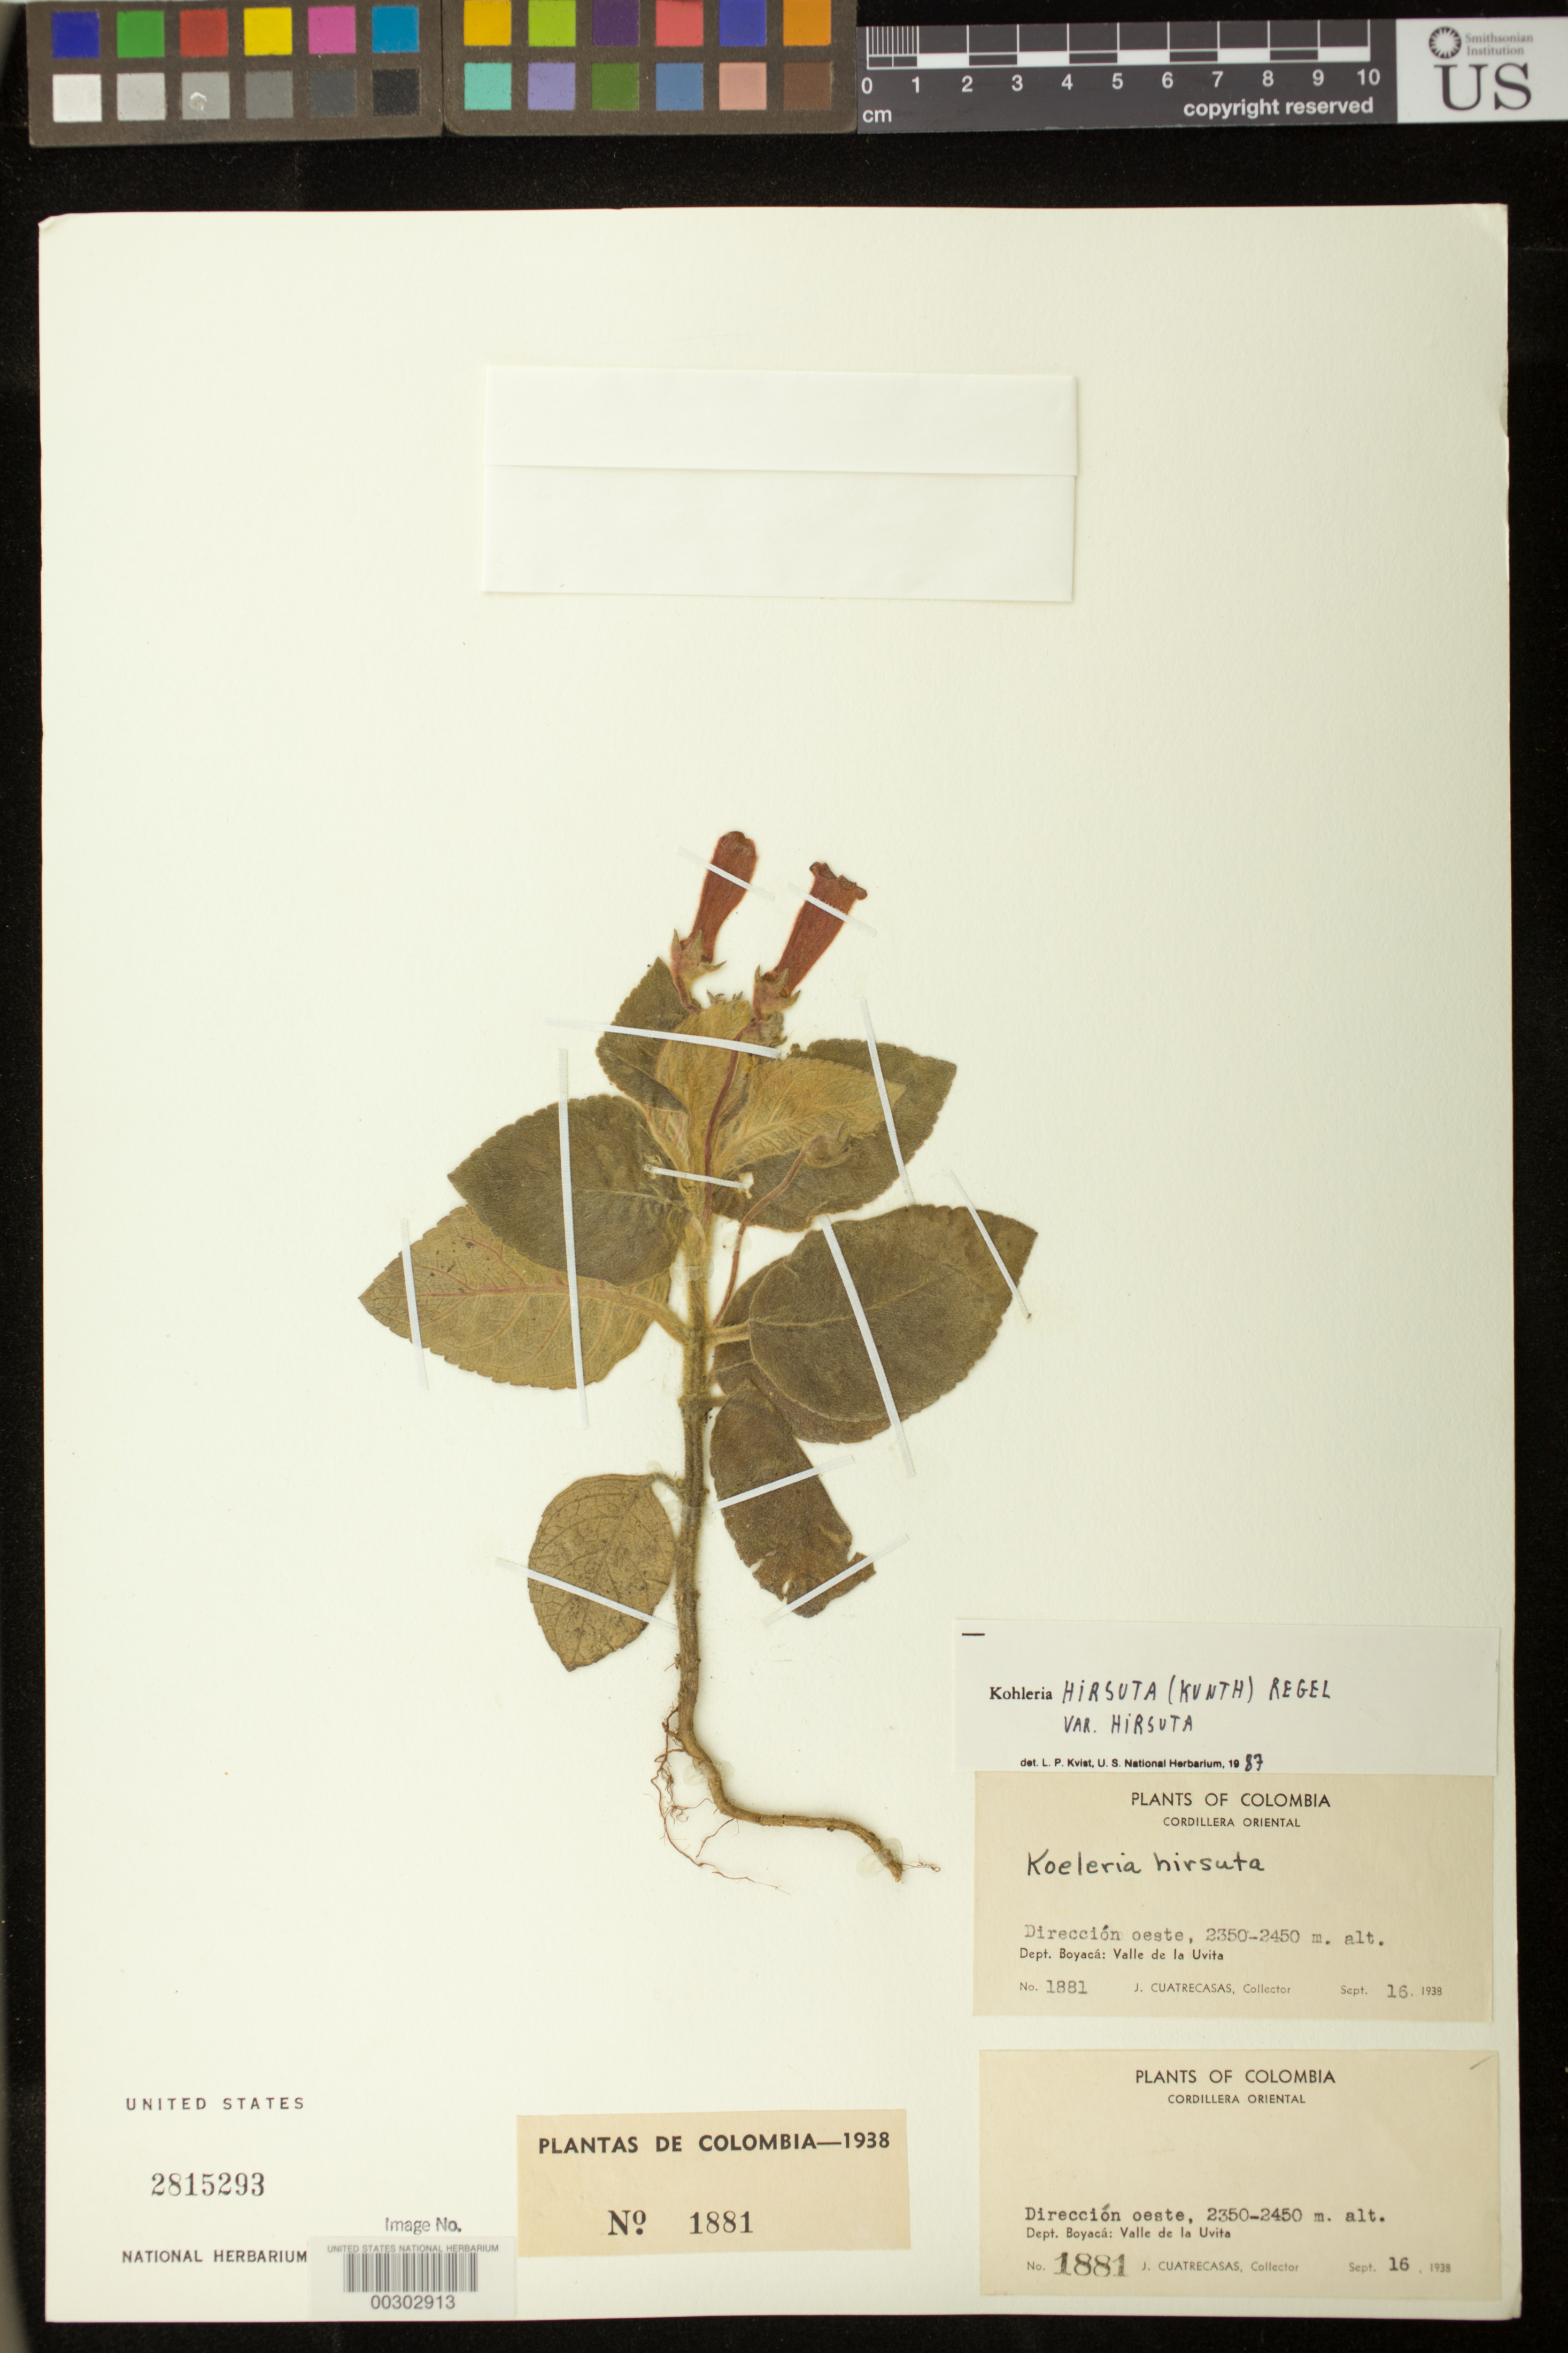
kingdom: Plantae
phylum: Tracheophyta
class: Magnoliopsida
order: Lamiales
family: Gesneriaceae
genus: Kohleria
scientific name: Kohleria hirsuta var. hirsuta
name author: (Kunth) Regel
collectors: J. Cuatrecasas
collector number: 1881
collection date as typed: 16 Sep 1938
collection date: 1938-09-16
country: Colombia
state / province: Boyacá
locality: Cordillera Oriental, direccion west, Valle de la Uvita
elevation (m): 2350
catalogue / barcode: US 2815293